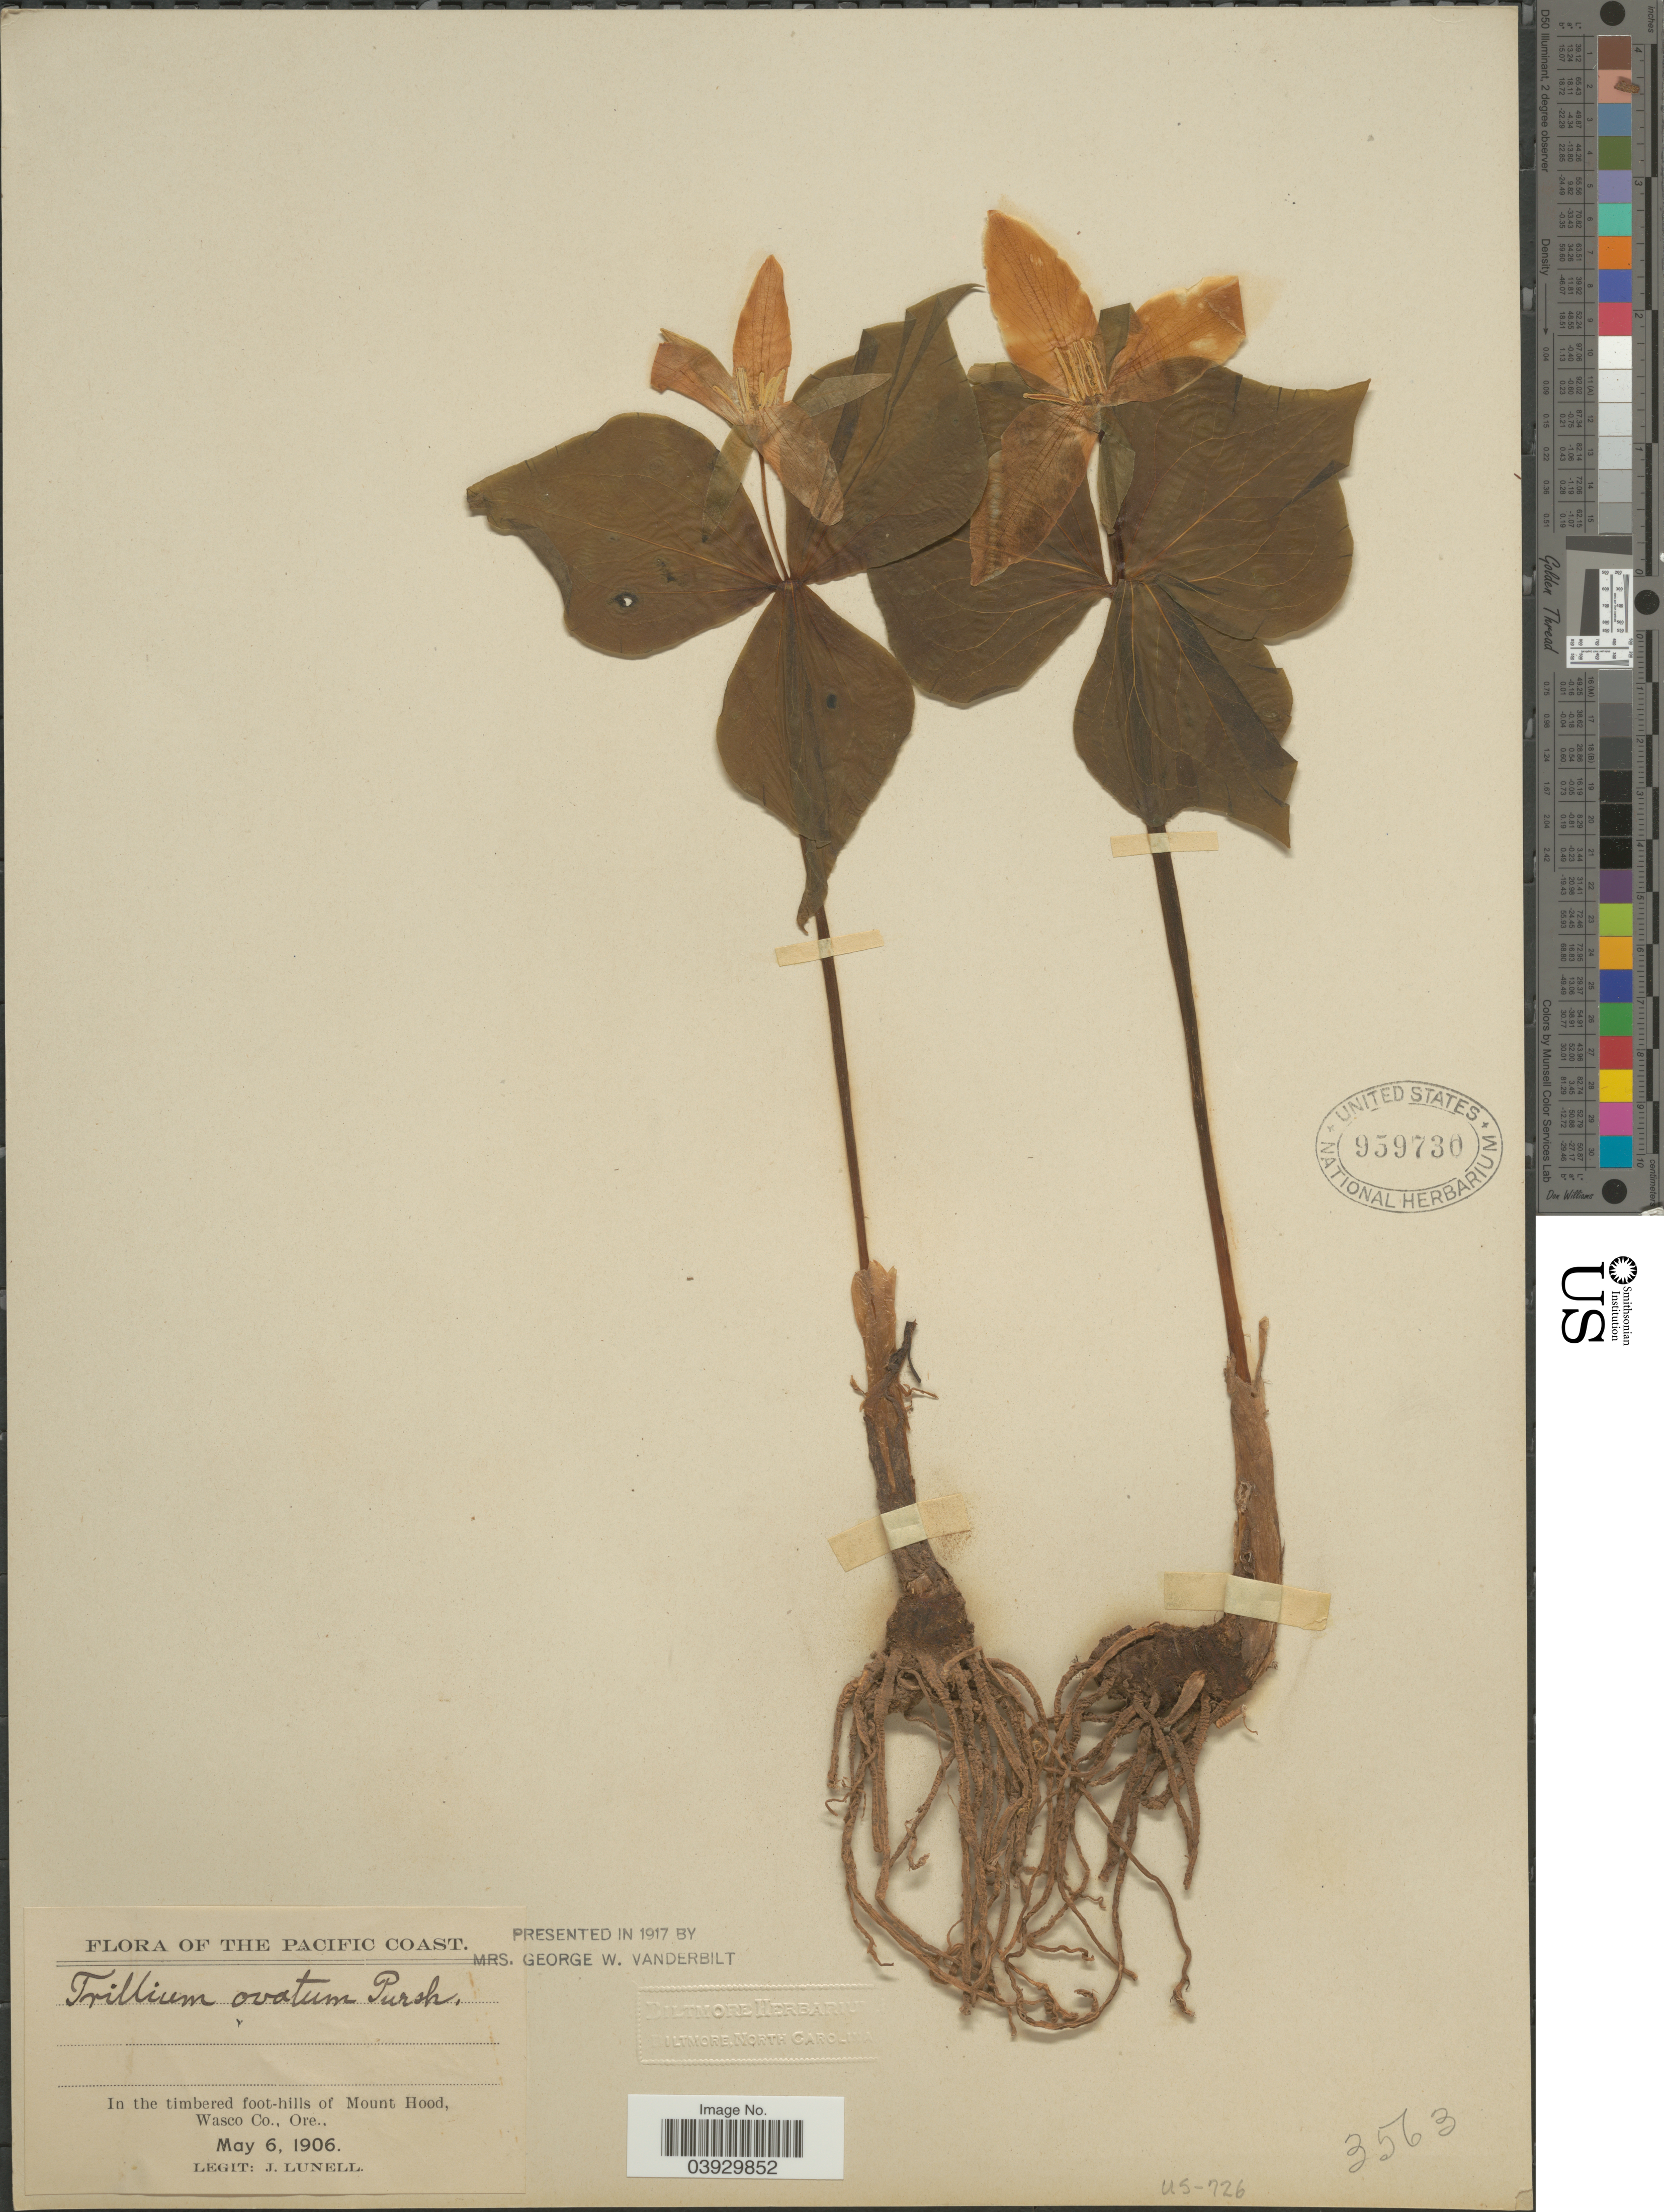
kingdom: Plantae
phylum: Tracheophyta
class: Liliopsida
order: Liliales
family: Melanthiaceae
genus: Trillium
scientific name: Trillium ovatum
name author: Pursh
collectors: J. Lunell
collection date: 1906-05-06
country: United States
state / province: Oregon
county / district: Wasco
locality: The Pacific Coast. In the timbered foot-hills of Mount Hood, Wasco Co.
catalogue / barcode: US 959730